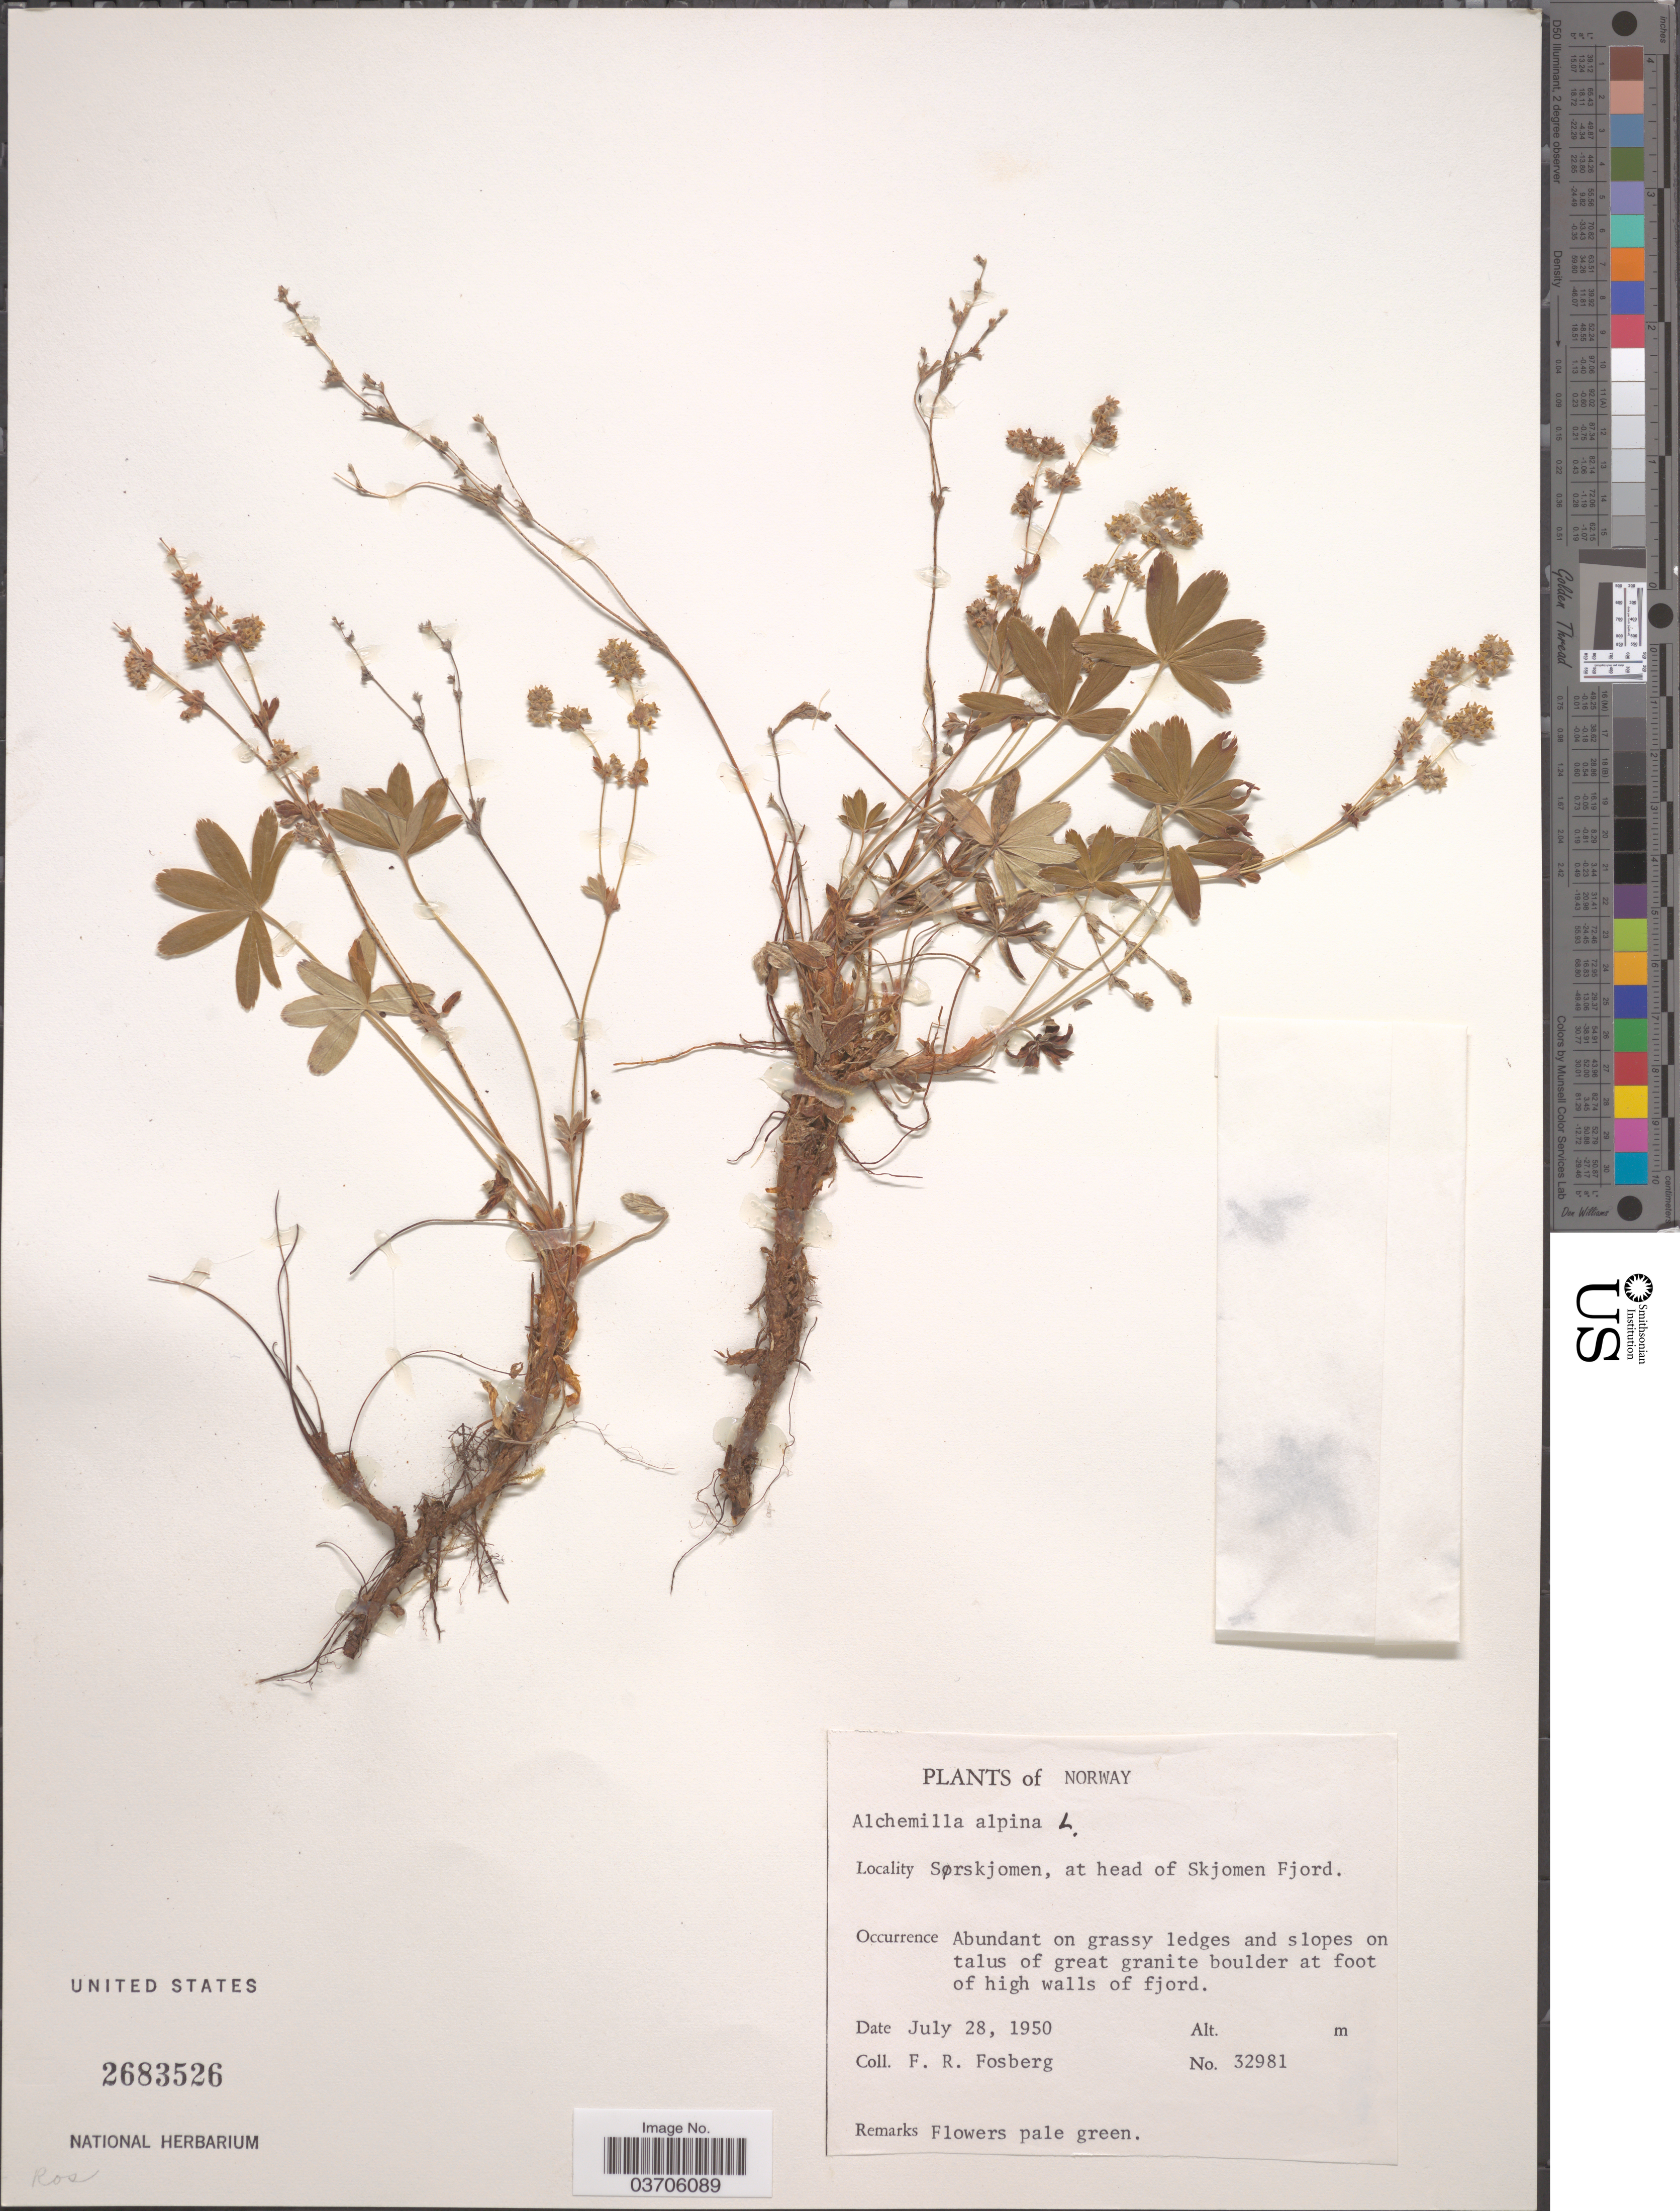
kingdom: Plantae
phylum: Tracheophyta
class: Magnoliopsida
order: Rosales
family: Rosaceae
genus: Alchemilla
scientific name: Alchemilla alpina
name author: L.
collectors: F. R. Fosberg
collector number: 32981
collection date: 1950-07-28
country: Norway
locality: Sørskjomen, at head of Skjomen Fjord.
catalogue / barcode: US 2683526